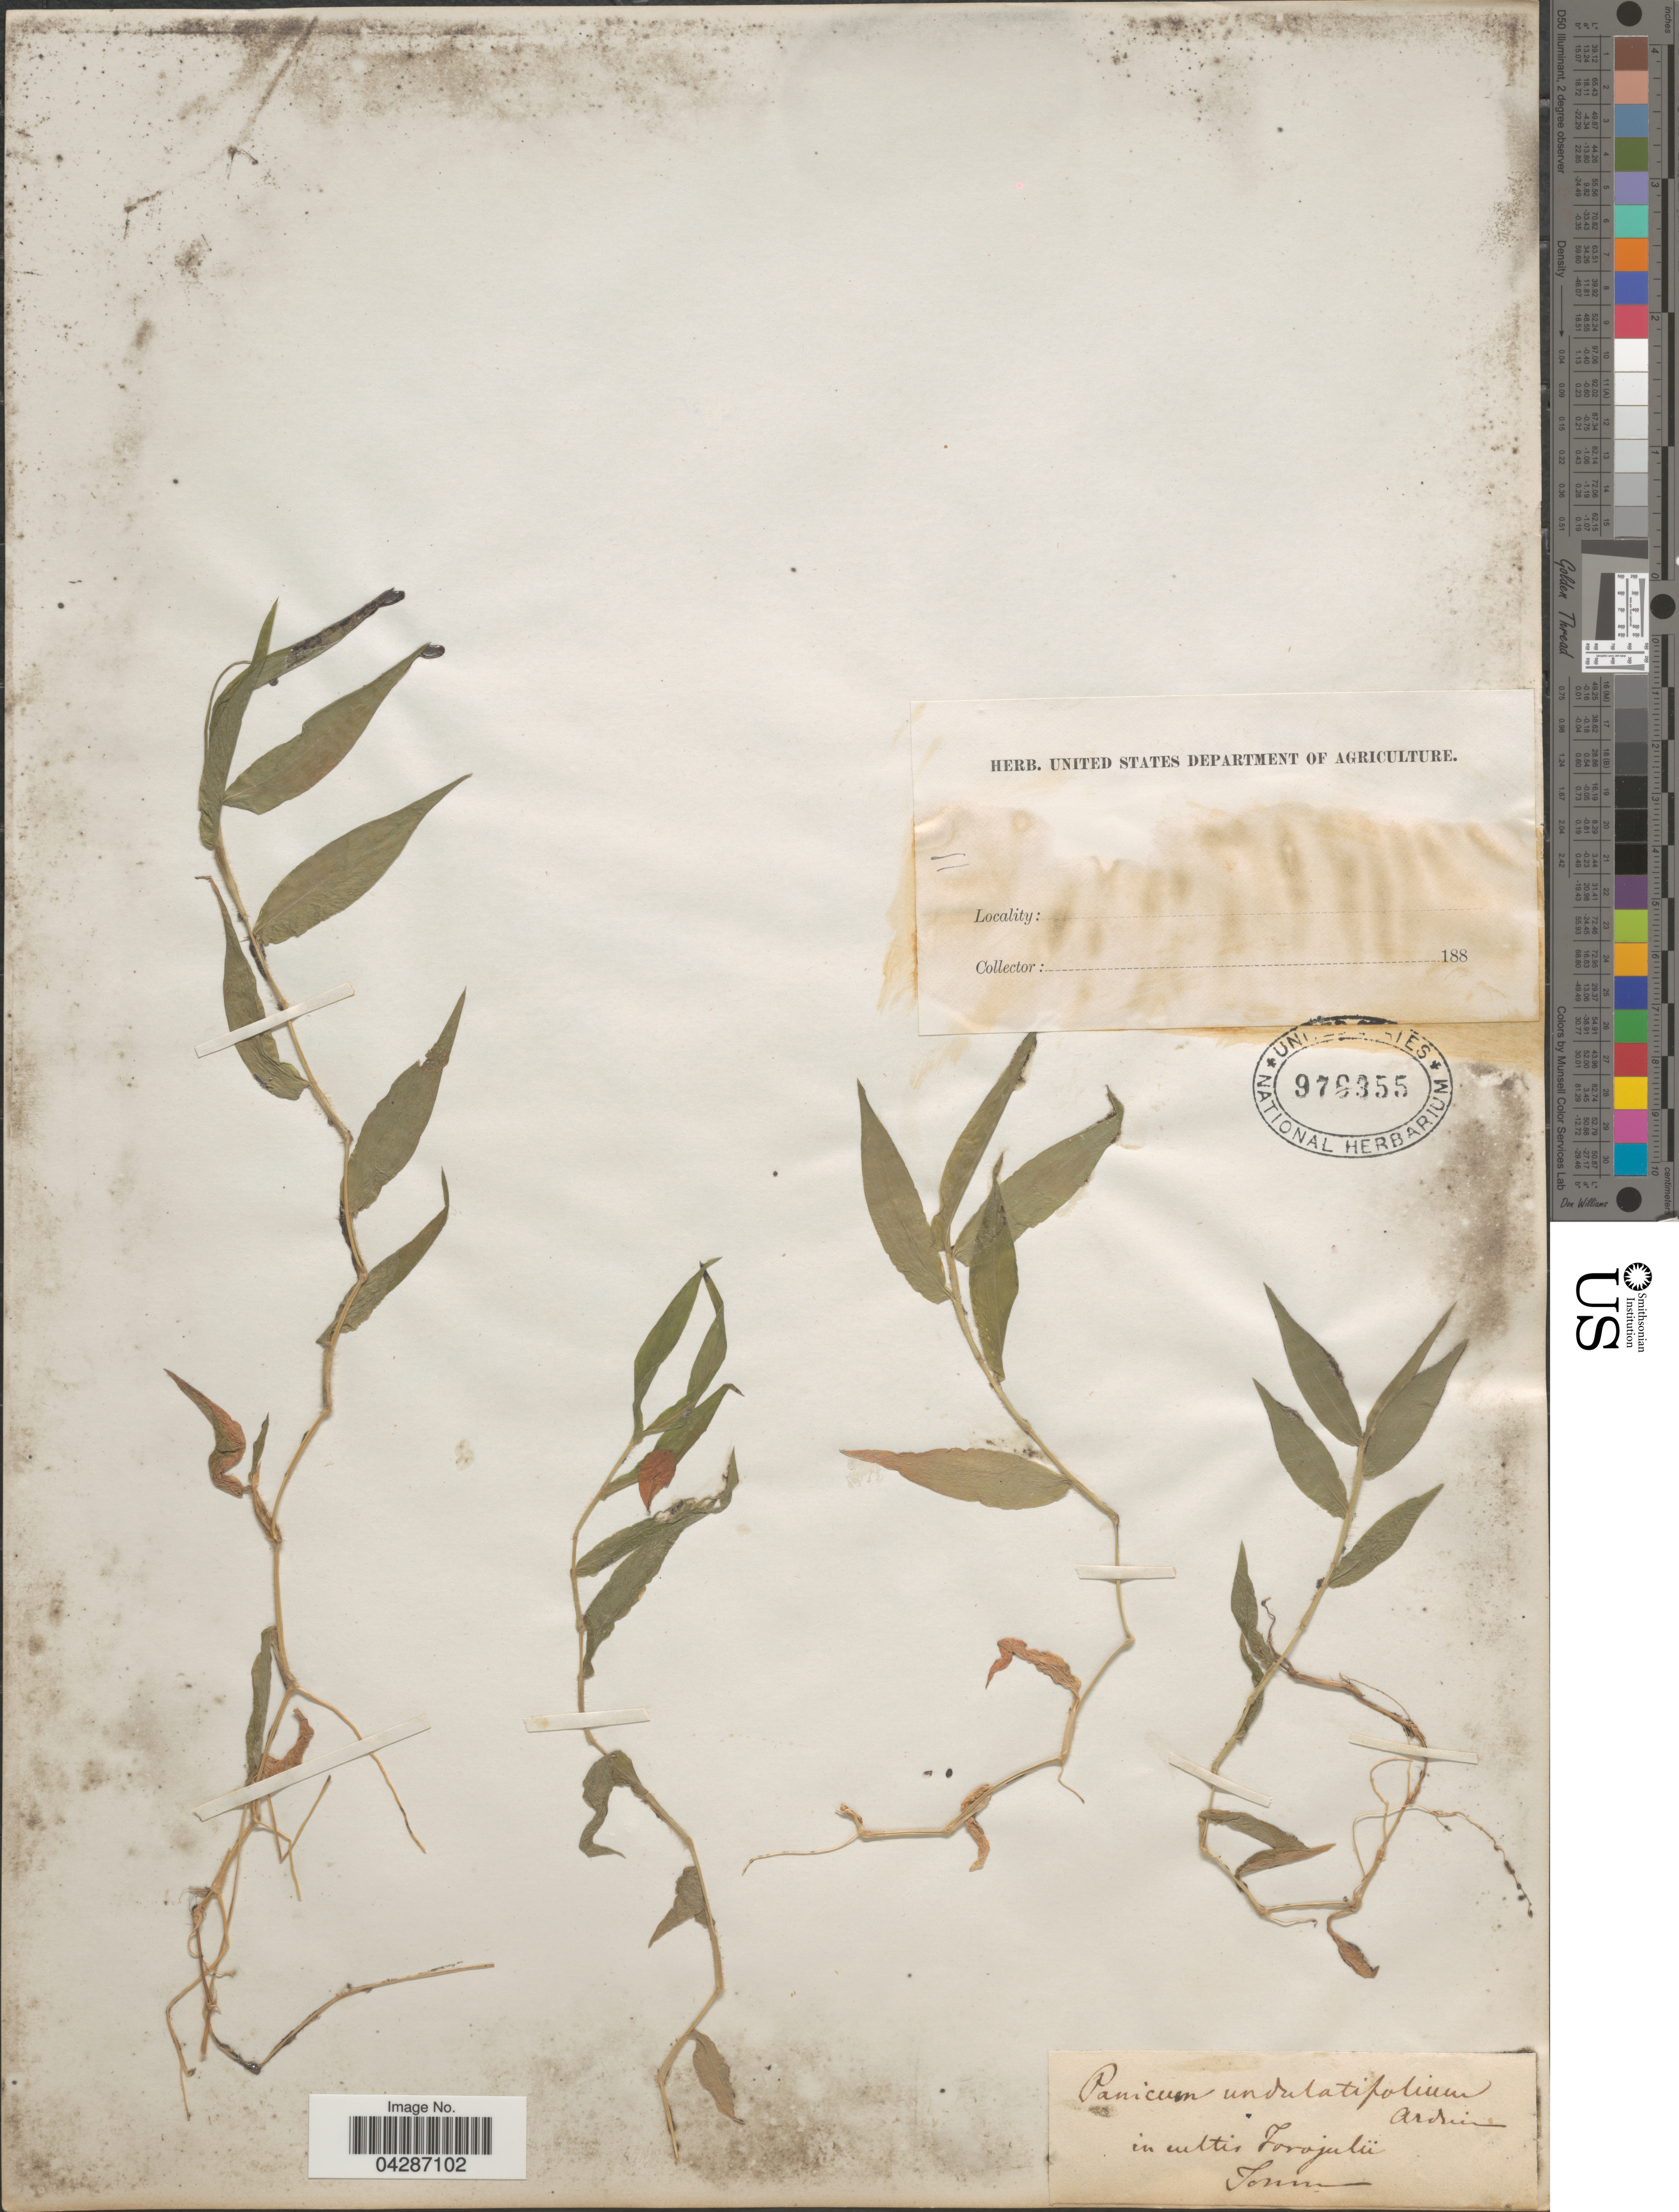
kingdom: Plantae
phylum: Tracheophyta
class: Liliopsida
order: Poales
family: Poaceae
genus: Oplismenus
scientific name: Oplismenus undulatifolius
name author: (Ard.) P. Beauv.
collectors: Tomm.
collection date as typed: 188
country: France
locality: In cultis Forojulii.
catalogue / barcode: US 976355